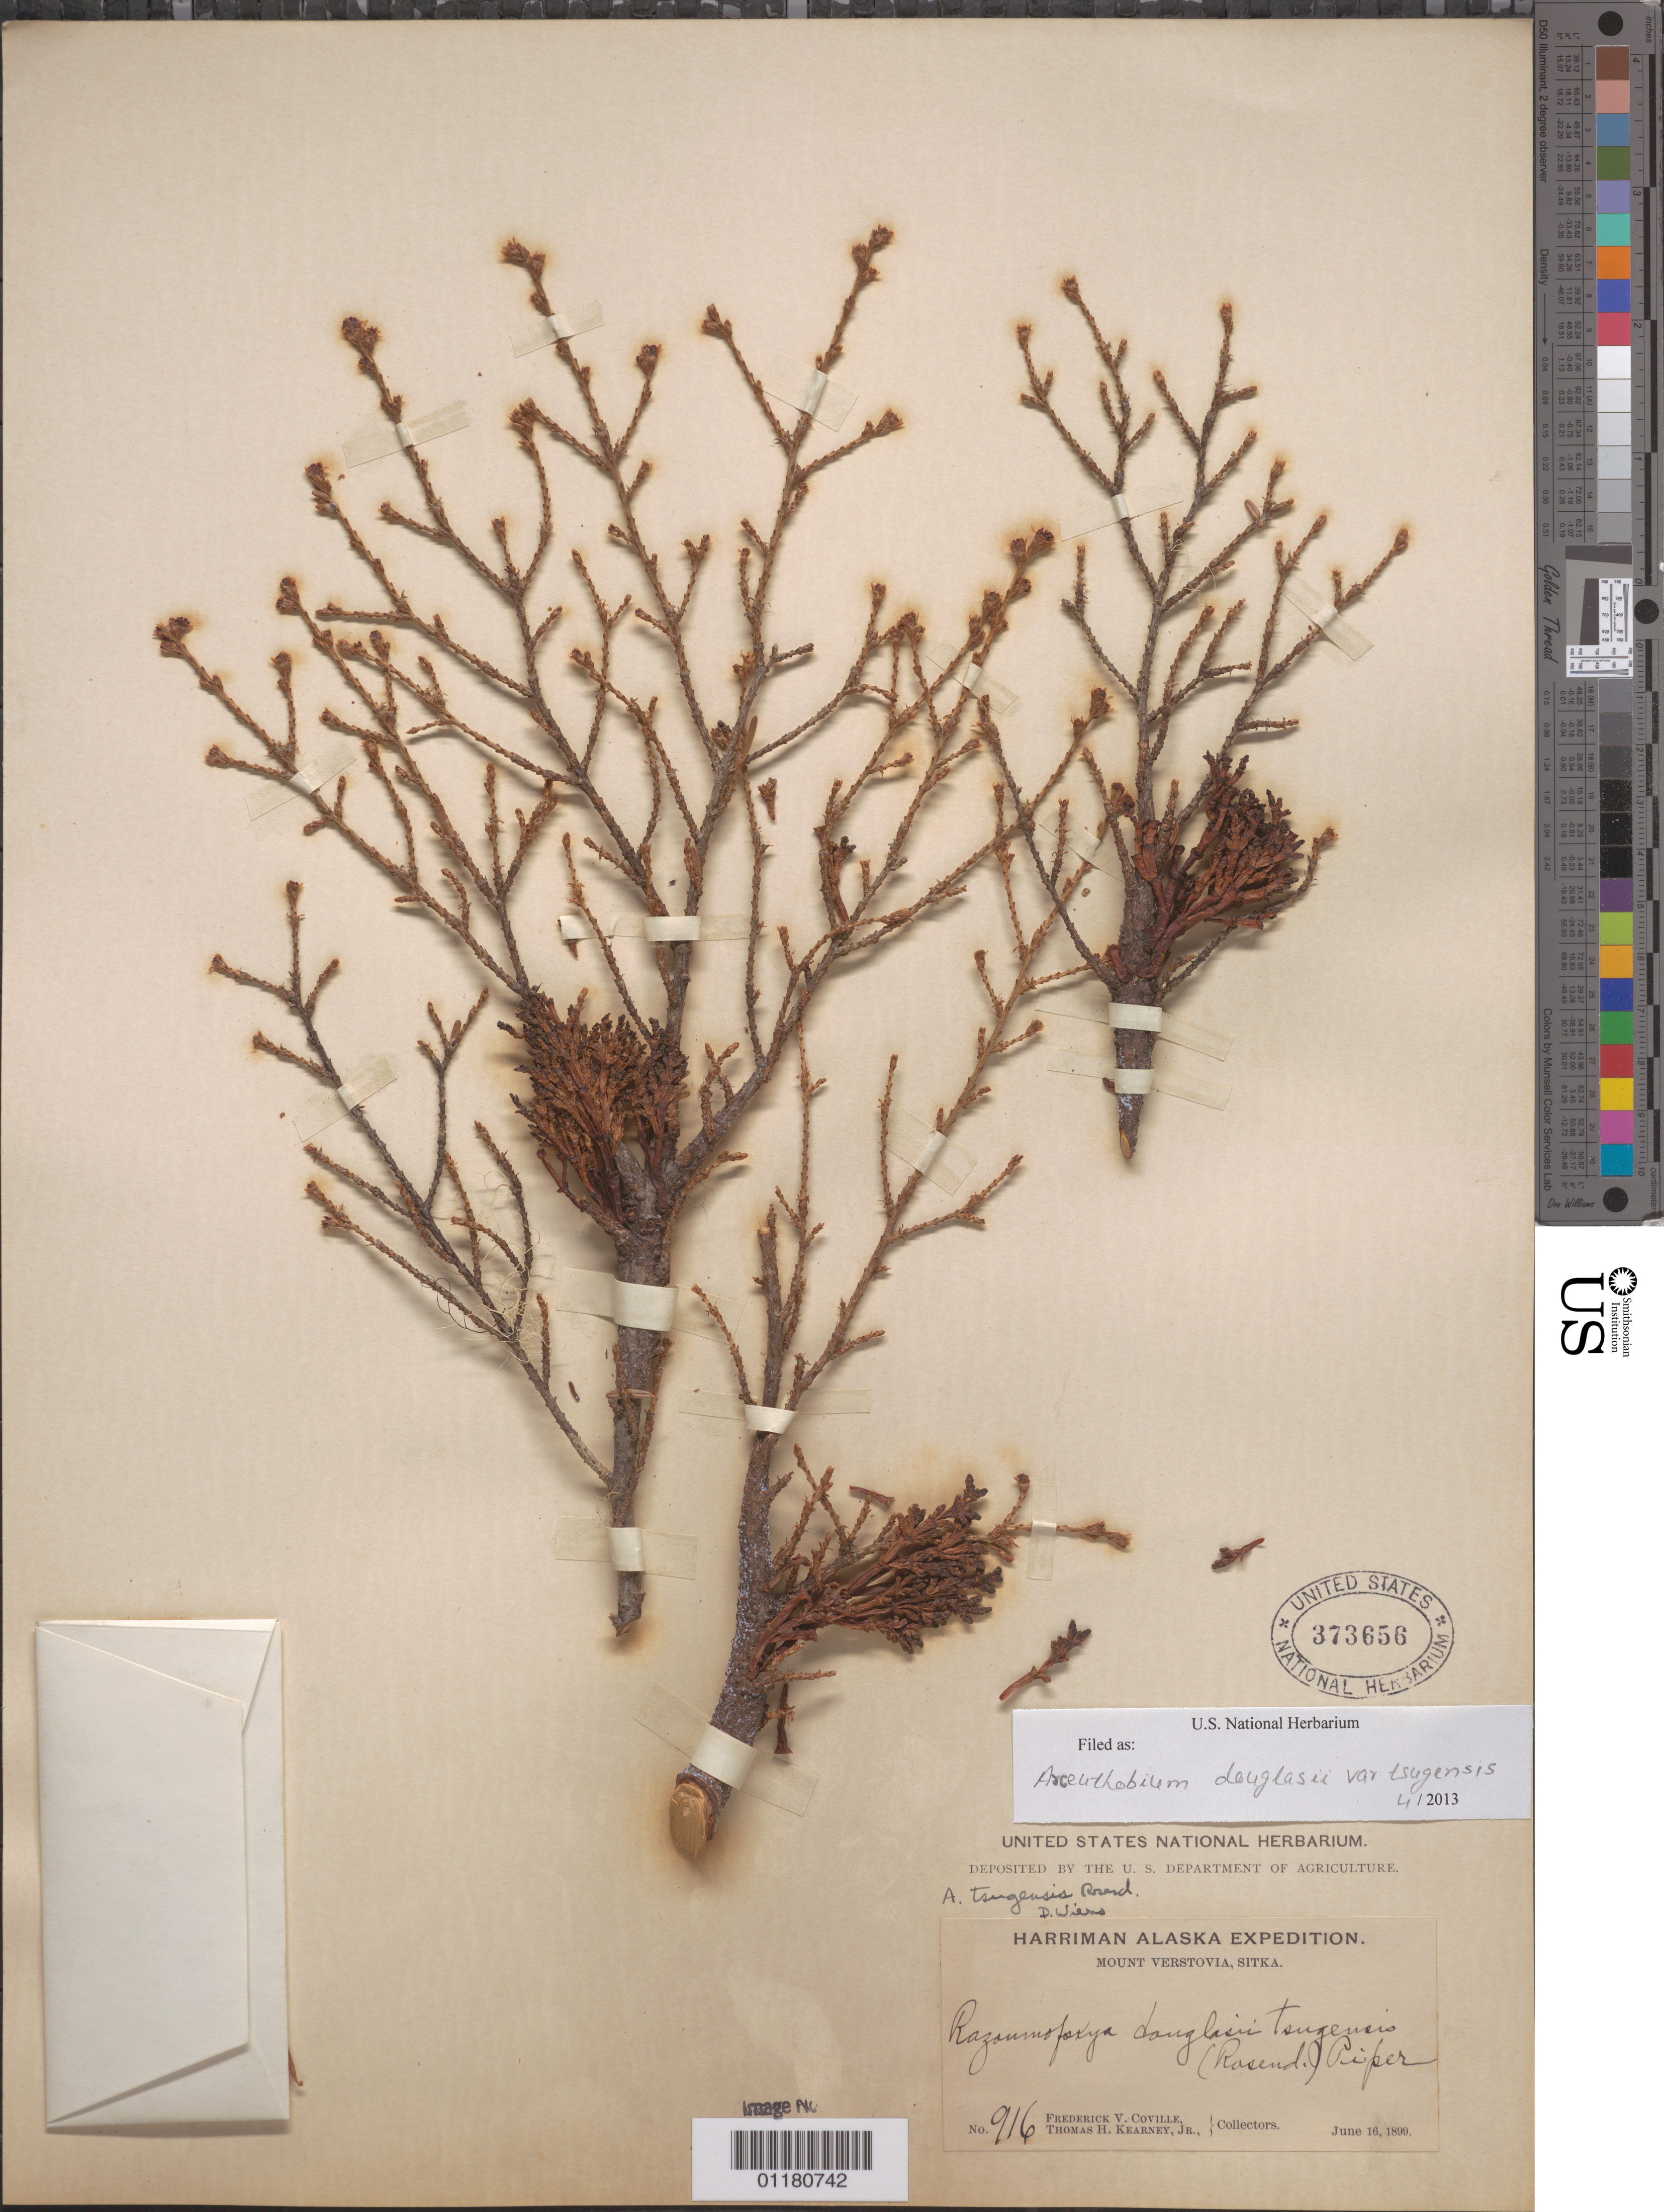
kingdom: Plantae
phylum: Tracheophyta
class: Magnoliopsida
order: Santalales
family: Viscaceae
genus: Arceuthobium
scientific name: Arceuthobium douglasii var. tsugense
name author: (Engelm. in G.M. Wheeler) M.E. Jones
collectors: F. V. Coville & T. H. Kearney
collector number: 916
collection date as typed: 16 Jun 1899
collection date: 1899-06-16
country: United States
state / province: Alaska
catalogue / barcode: US 373656